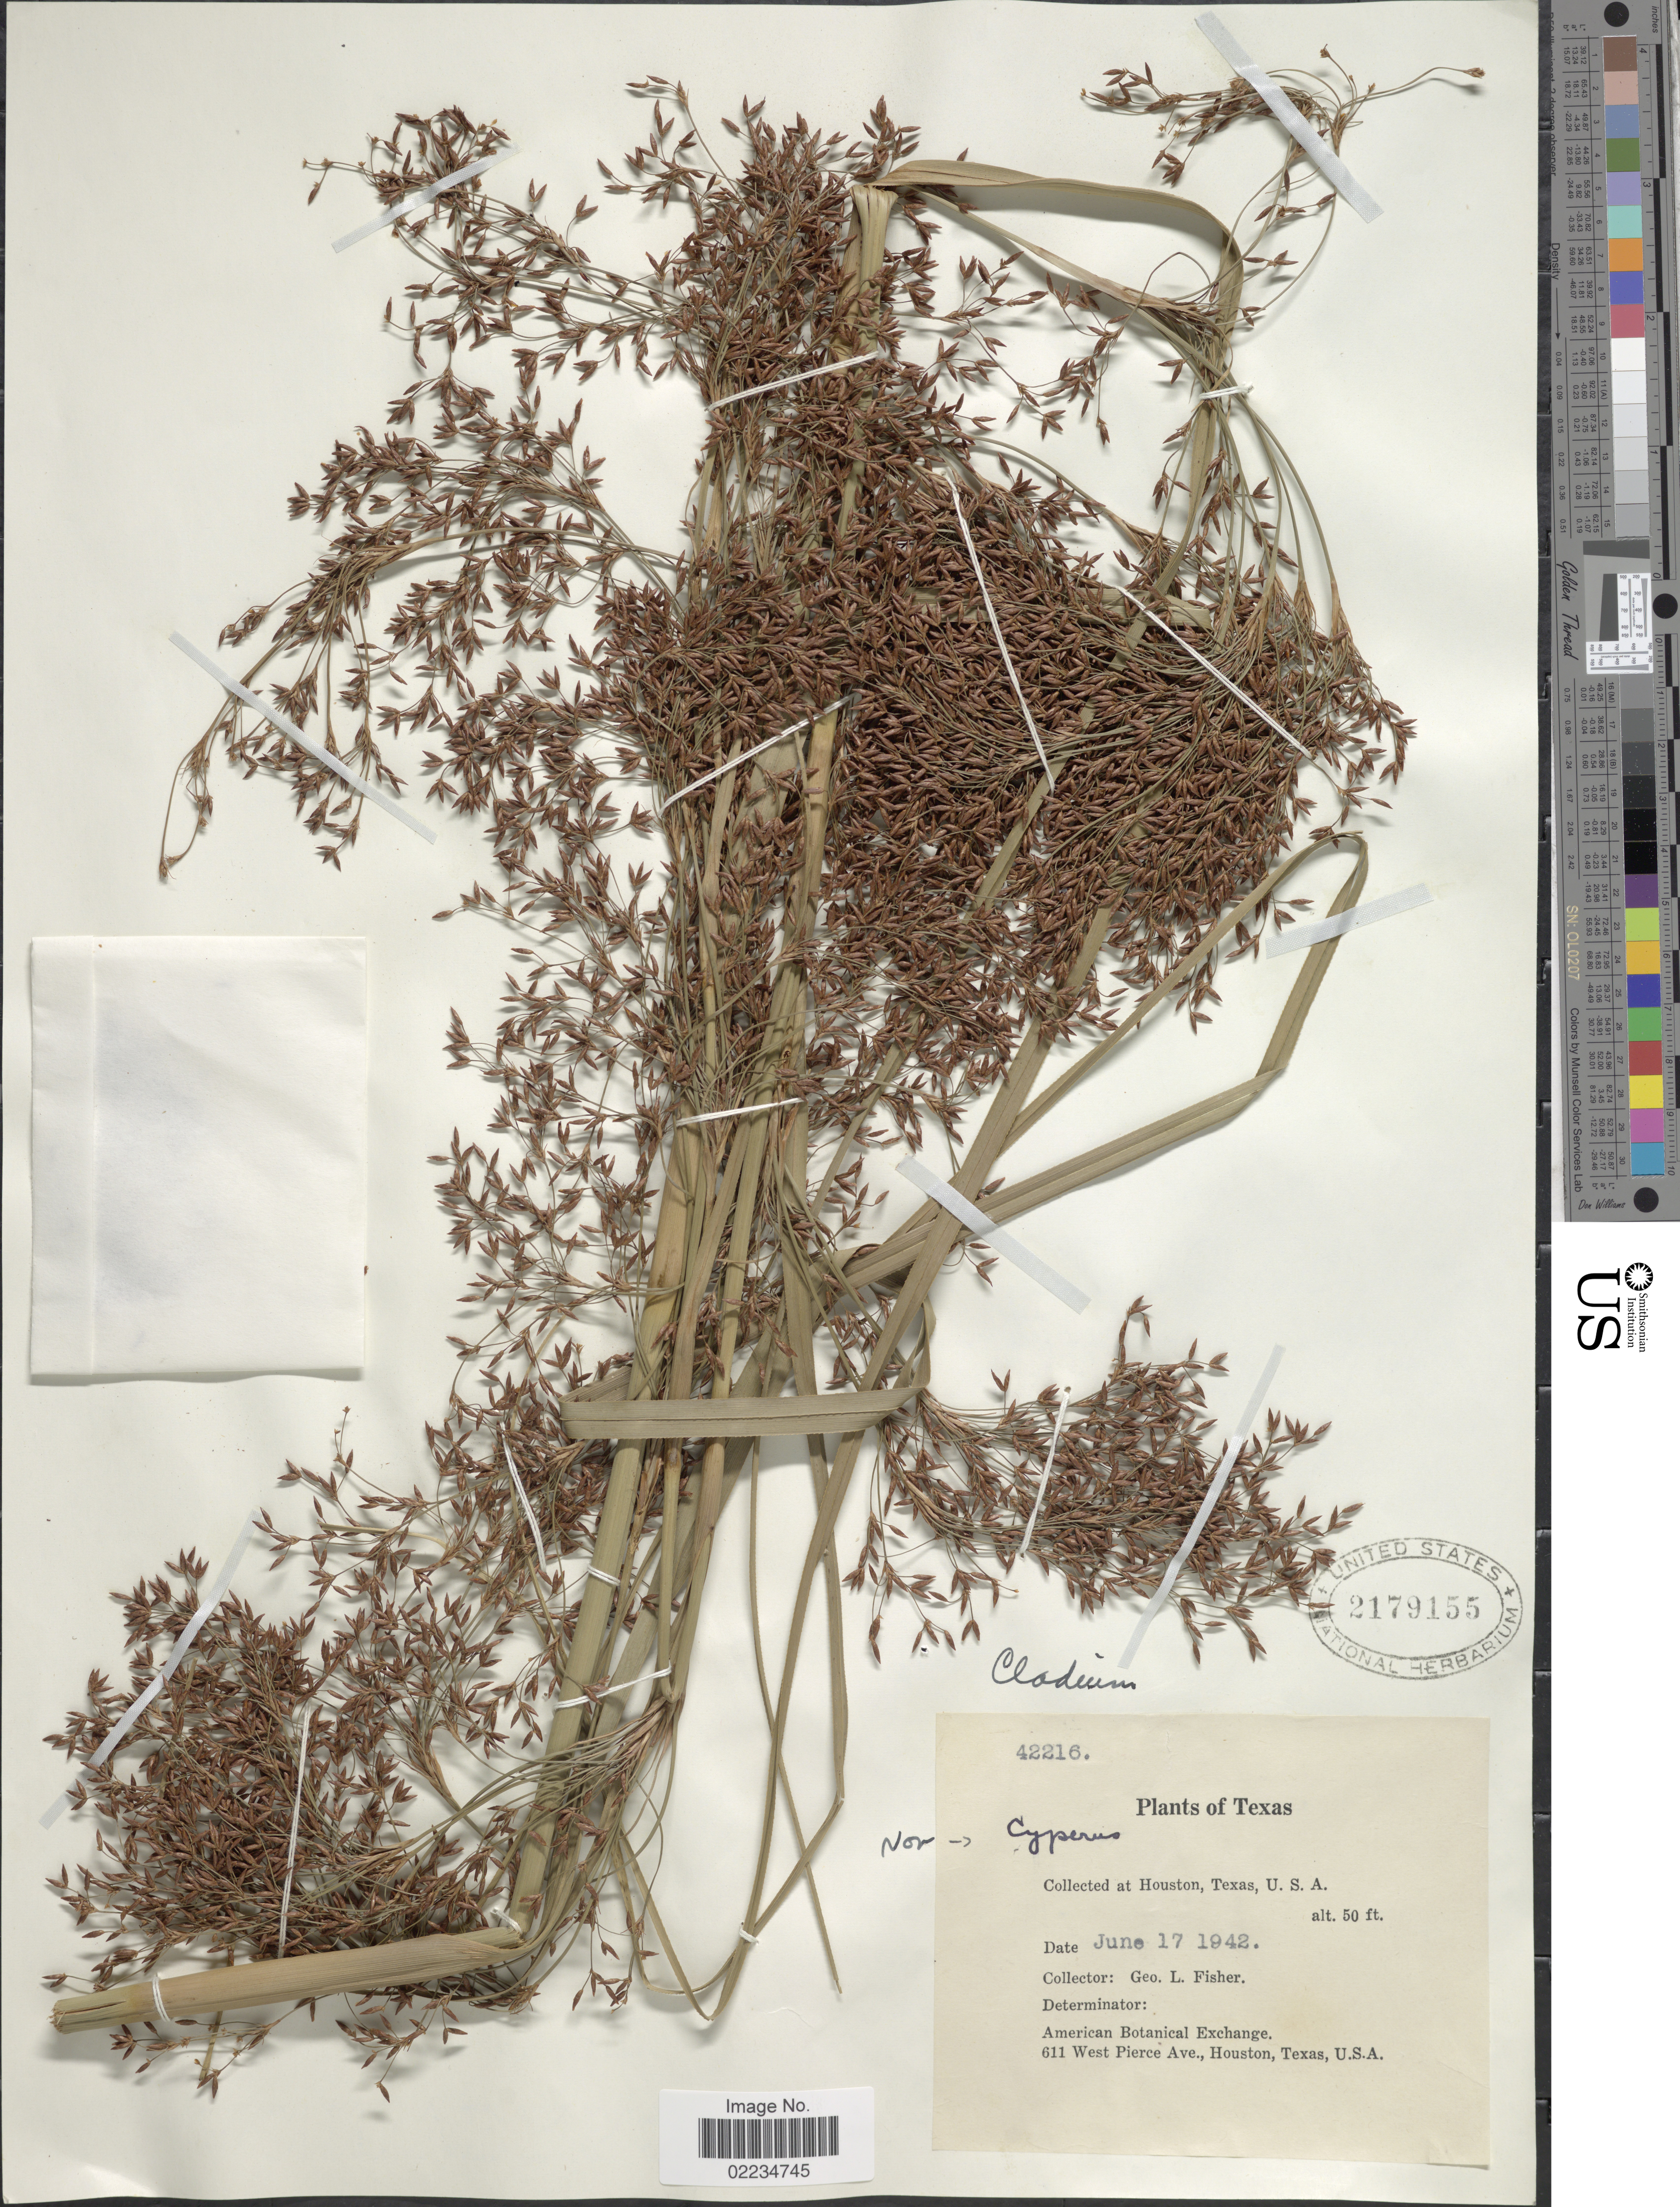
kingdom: Plantae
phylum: Tracheophyta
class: Liliopsida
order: Poales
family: Cyperaceae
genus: Cladium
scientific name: Cladium jamaicense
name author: Crantz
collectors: G. L. Fisher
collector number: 42216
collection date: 1942-06-17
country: United States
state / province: Texas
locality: Houston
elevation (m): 15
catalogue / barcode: US 2179155